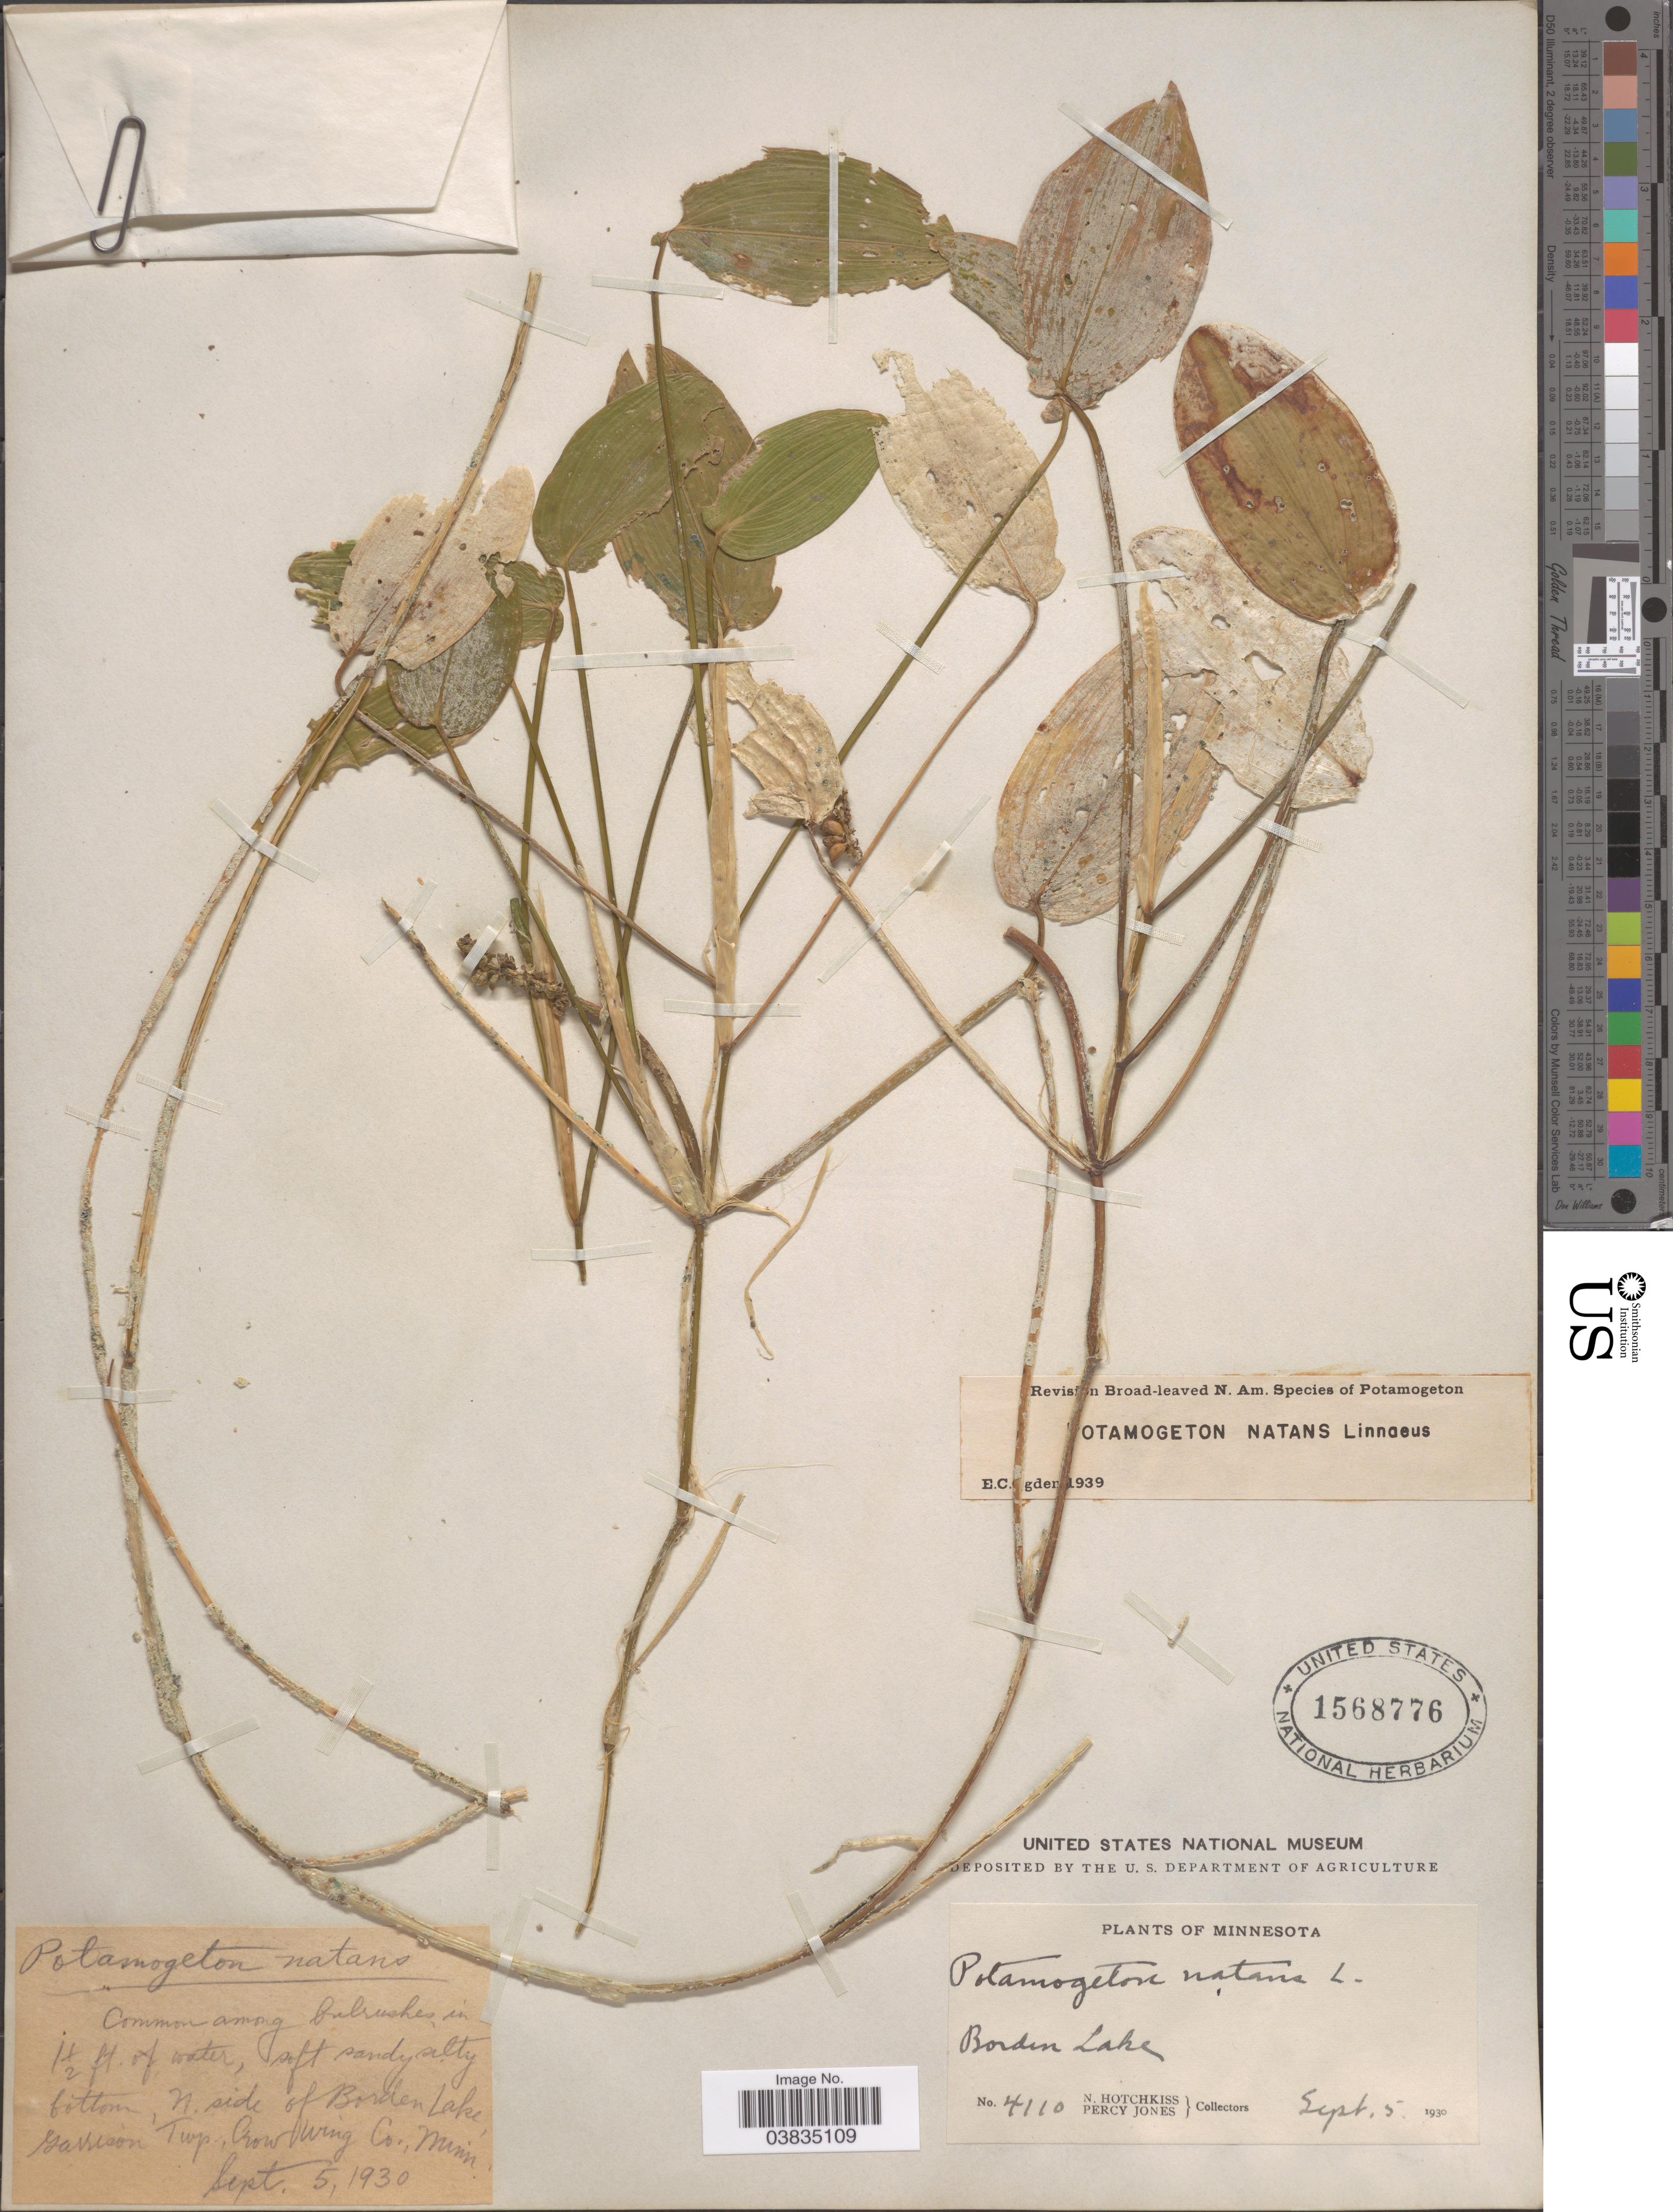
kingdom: Plantae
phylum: Tracheophyta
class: Liliopsida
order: Alismatales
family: Potamogetonaceae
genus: Potamogeton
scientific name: Potamogeton natans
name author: L.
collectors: N. Hotchkiss & P. Jones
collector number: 4110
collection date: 1930-09-05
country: United States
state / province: Minnesota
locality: N. side of Borden Lake, Gassison Twp., Crow Wing Co.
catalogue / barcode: US 1568776